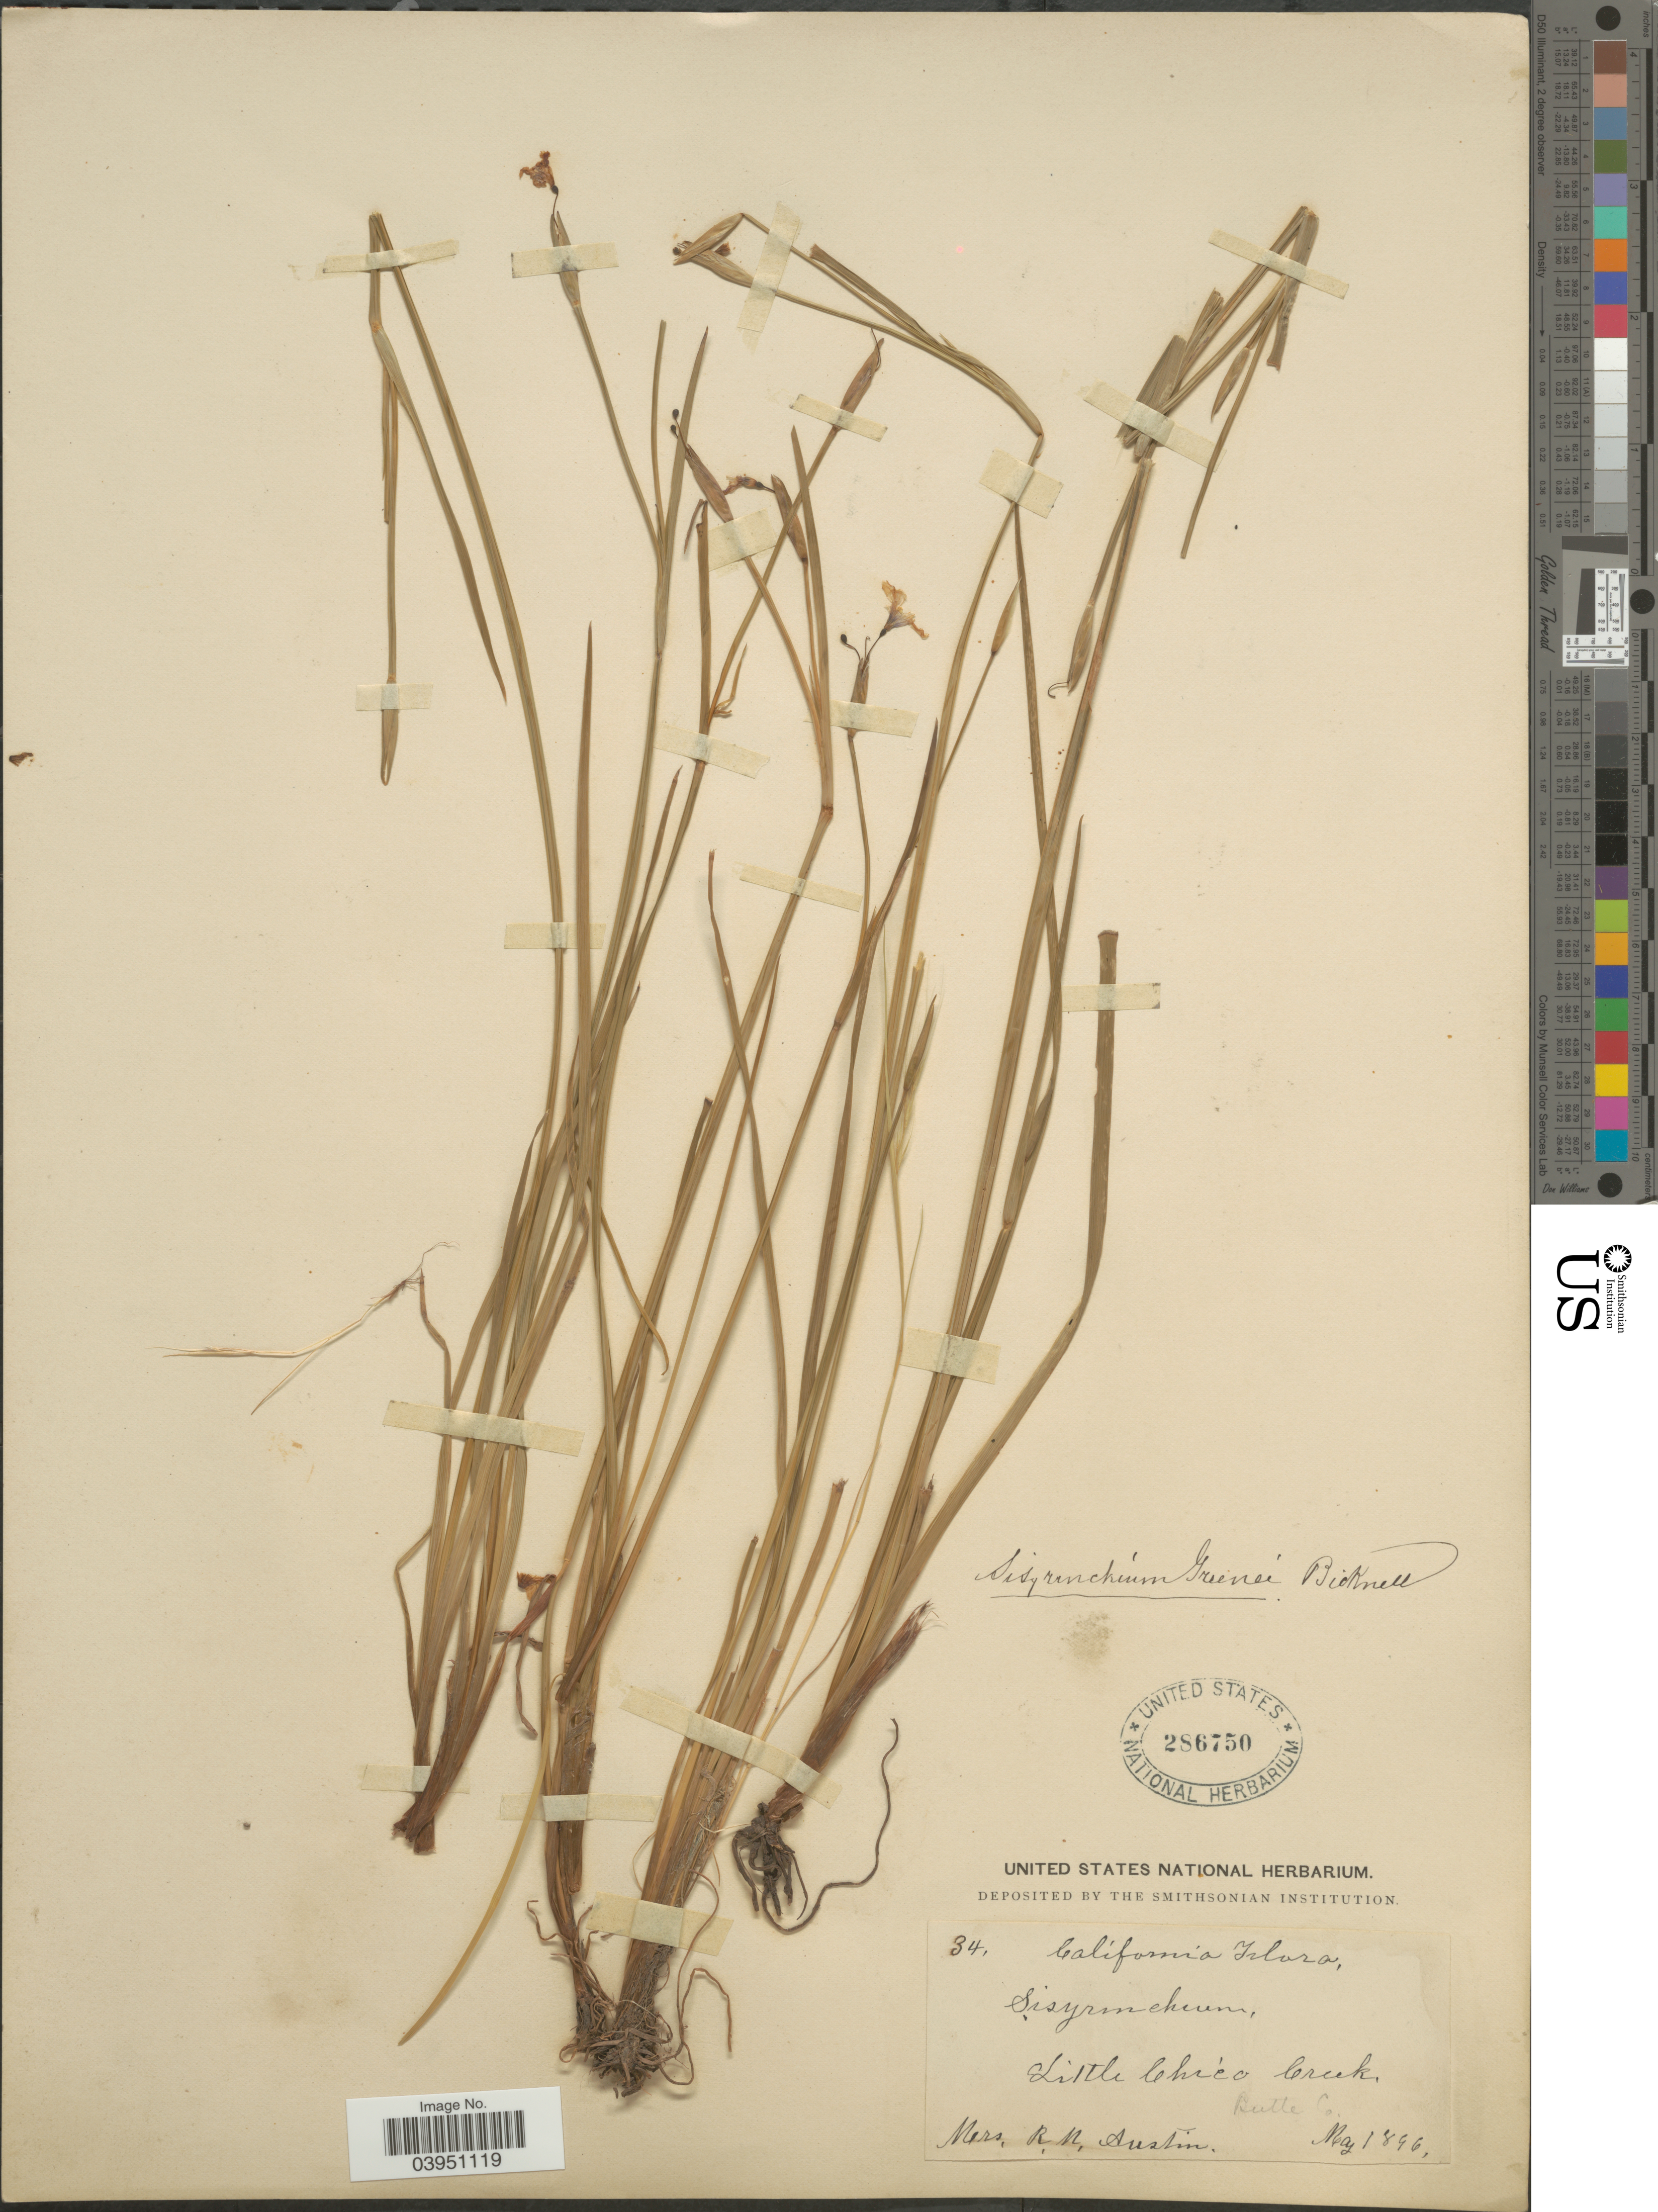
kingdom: Plantae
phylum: Tracheophyta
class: Liliopsida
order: Asparagales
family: Iridaceae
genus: Sisyrinchium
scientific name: Sisyrinchium greenei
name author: E.P. Bicknell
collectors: R. Austin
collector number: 34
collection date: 1896-05-01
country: United States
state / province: California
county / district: Butte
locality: Little Chico Creek. Butte Co.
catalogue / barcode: US 286750